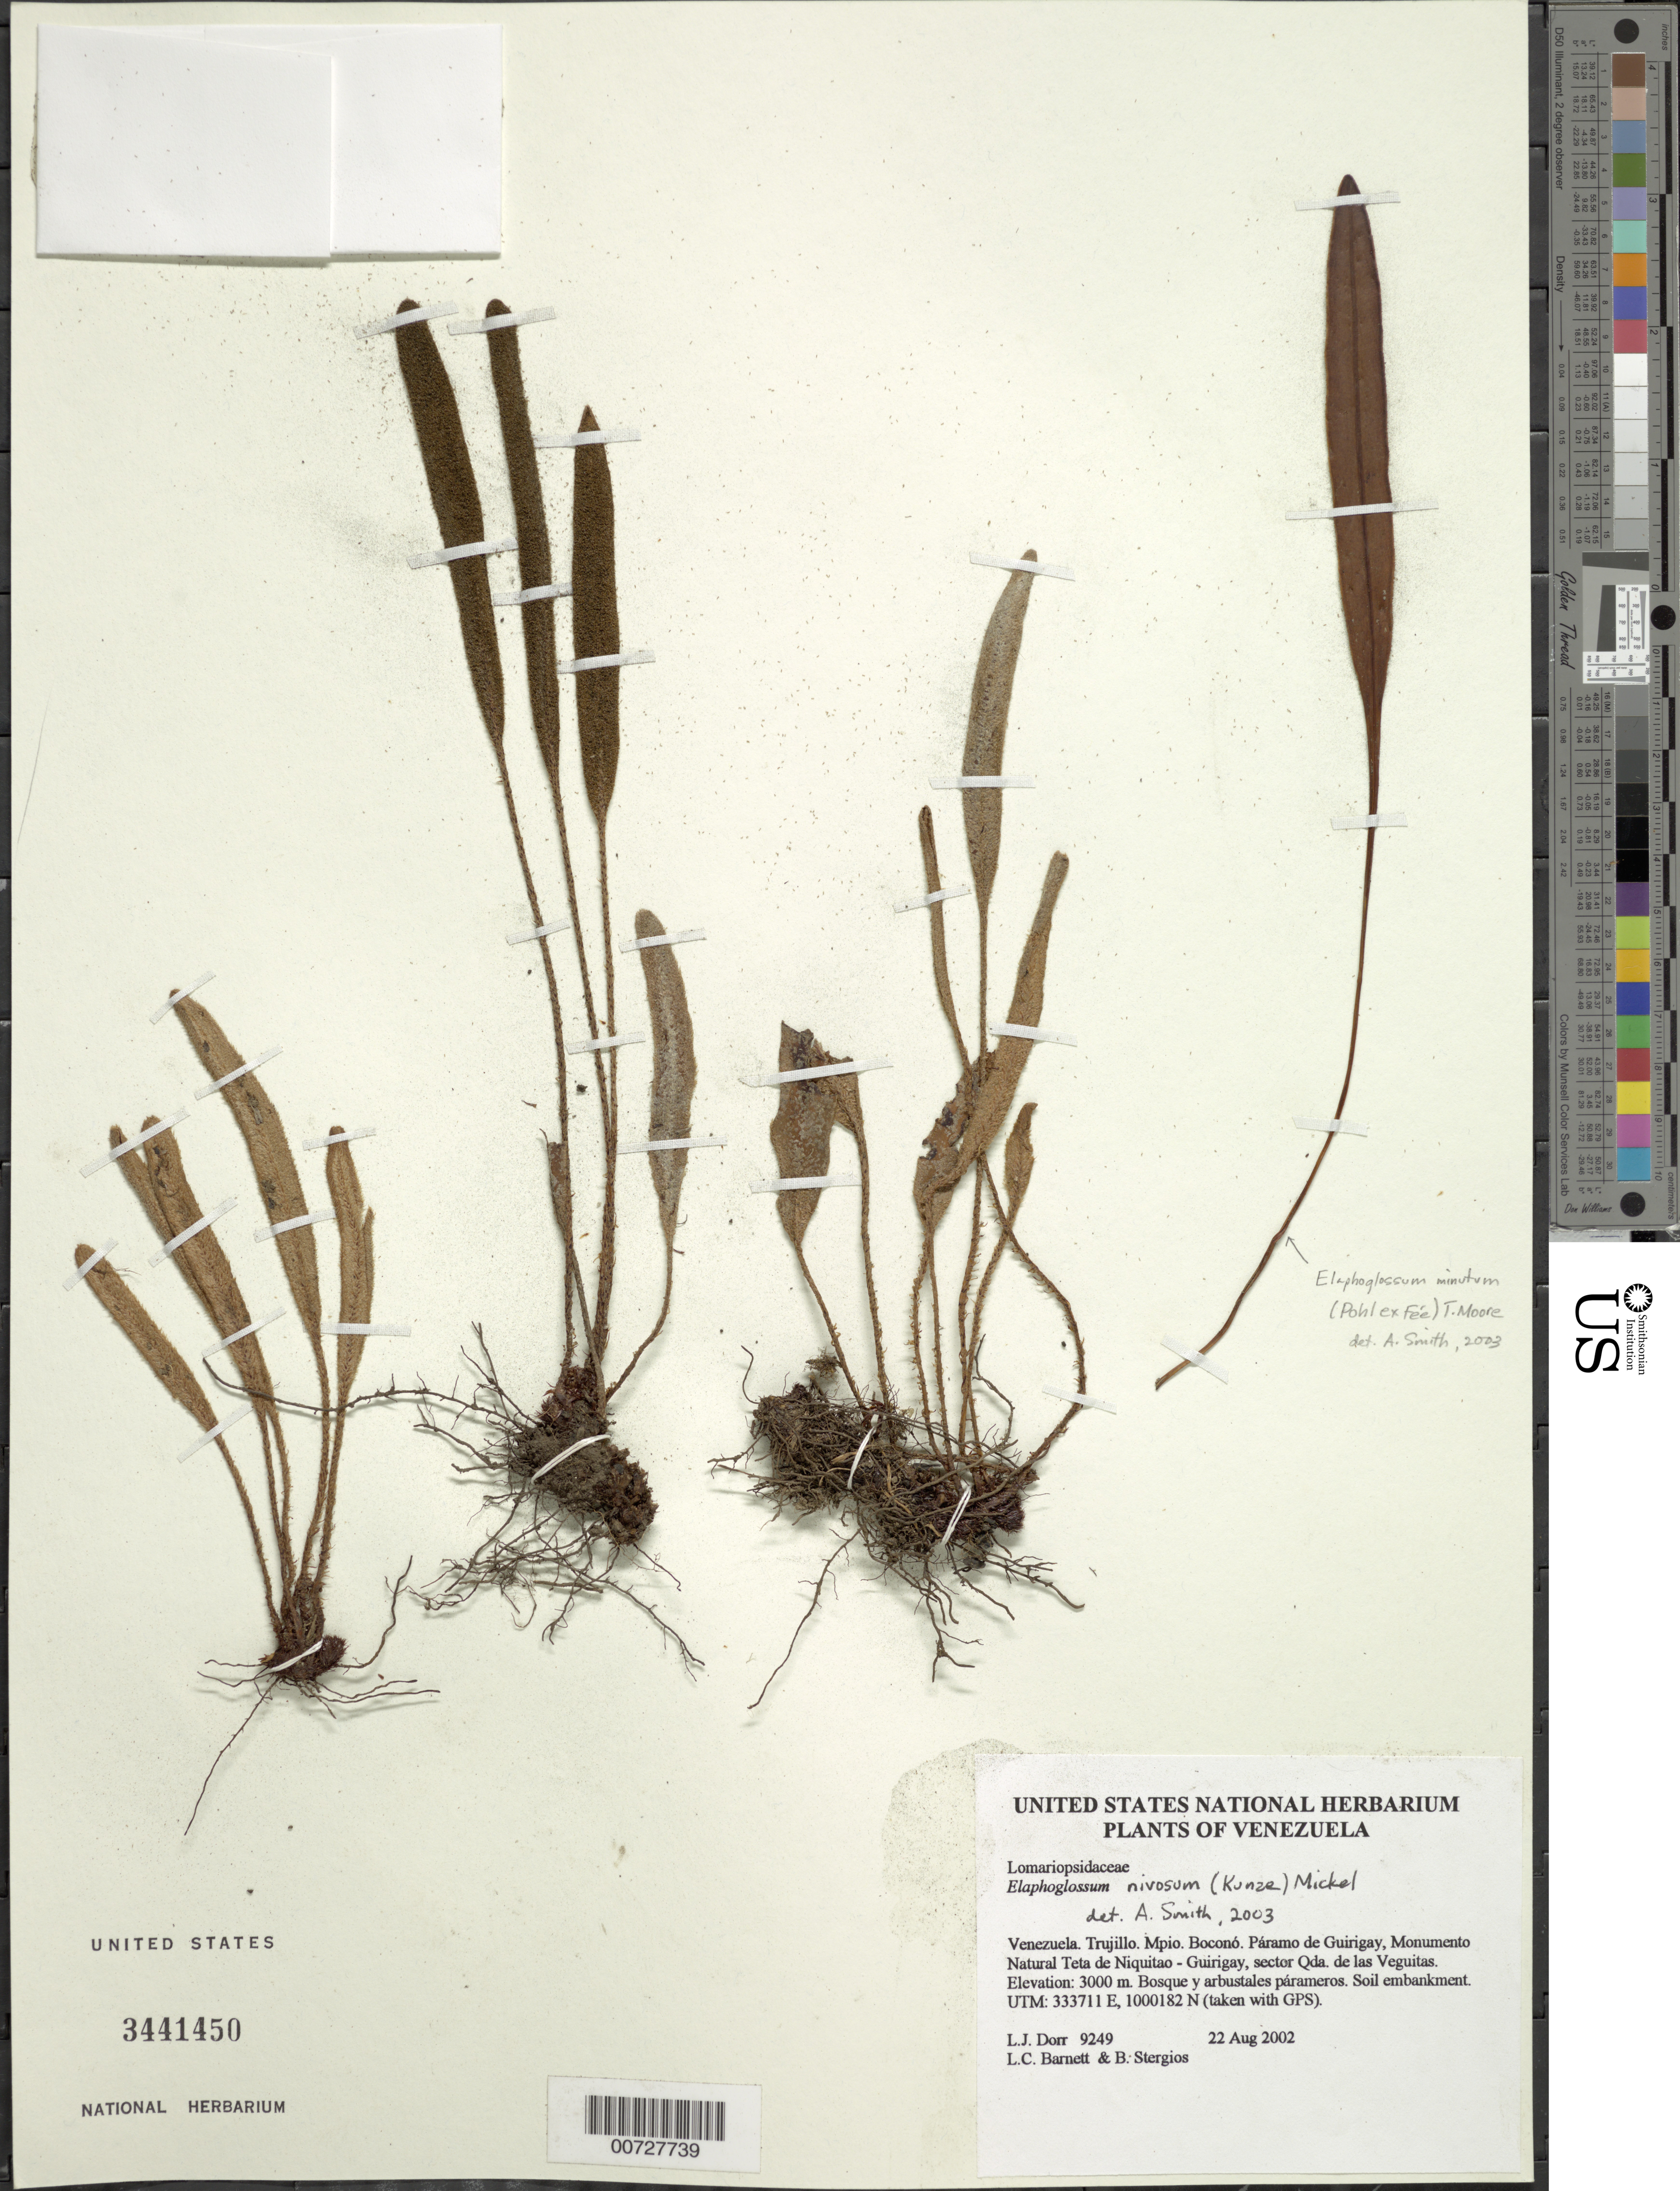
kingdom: Plantae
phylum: Tracheophyta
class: Polypodiopsida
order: Polypodiales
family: Dryopteridaceae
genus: Elaphoglossum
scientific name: Elaphoglossum nivosum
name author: (Kunze) Mickel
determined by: Smith, Alan R., (UC)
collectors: L. J. Dorr, L. C. Barnett & B. G. Stergios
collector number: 9249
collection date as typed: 22 Aug 2002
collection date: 2002-08-22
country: Venezuela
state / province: Trujillo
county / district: Boconó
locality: Páramo de Guirigay, Monumento Natural Teta de Niquitao - Guirigay, sector Las Veguitas.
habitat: Bosque y arbustales párameros. Soil embankment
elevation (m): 3000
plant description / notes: PORT, US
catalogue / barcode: US 3441450